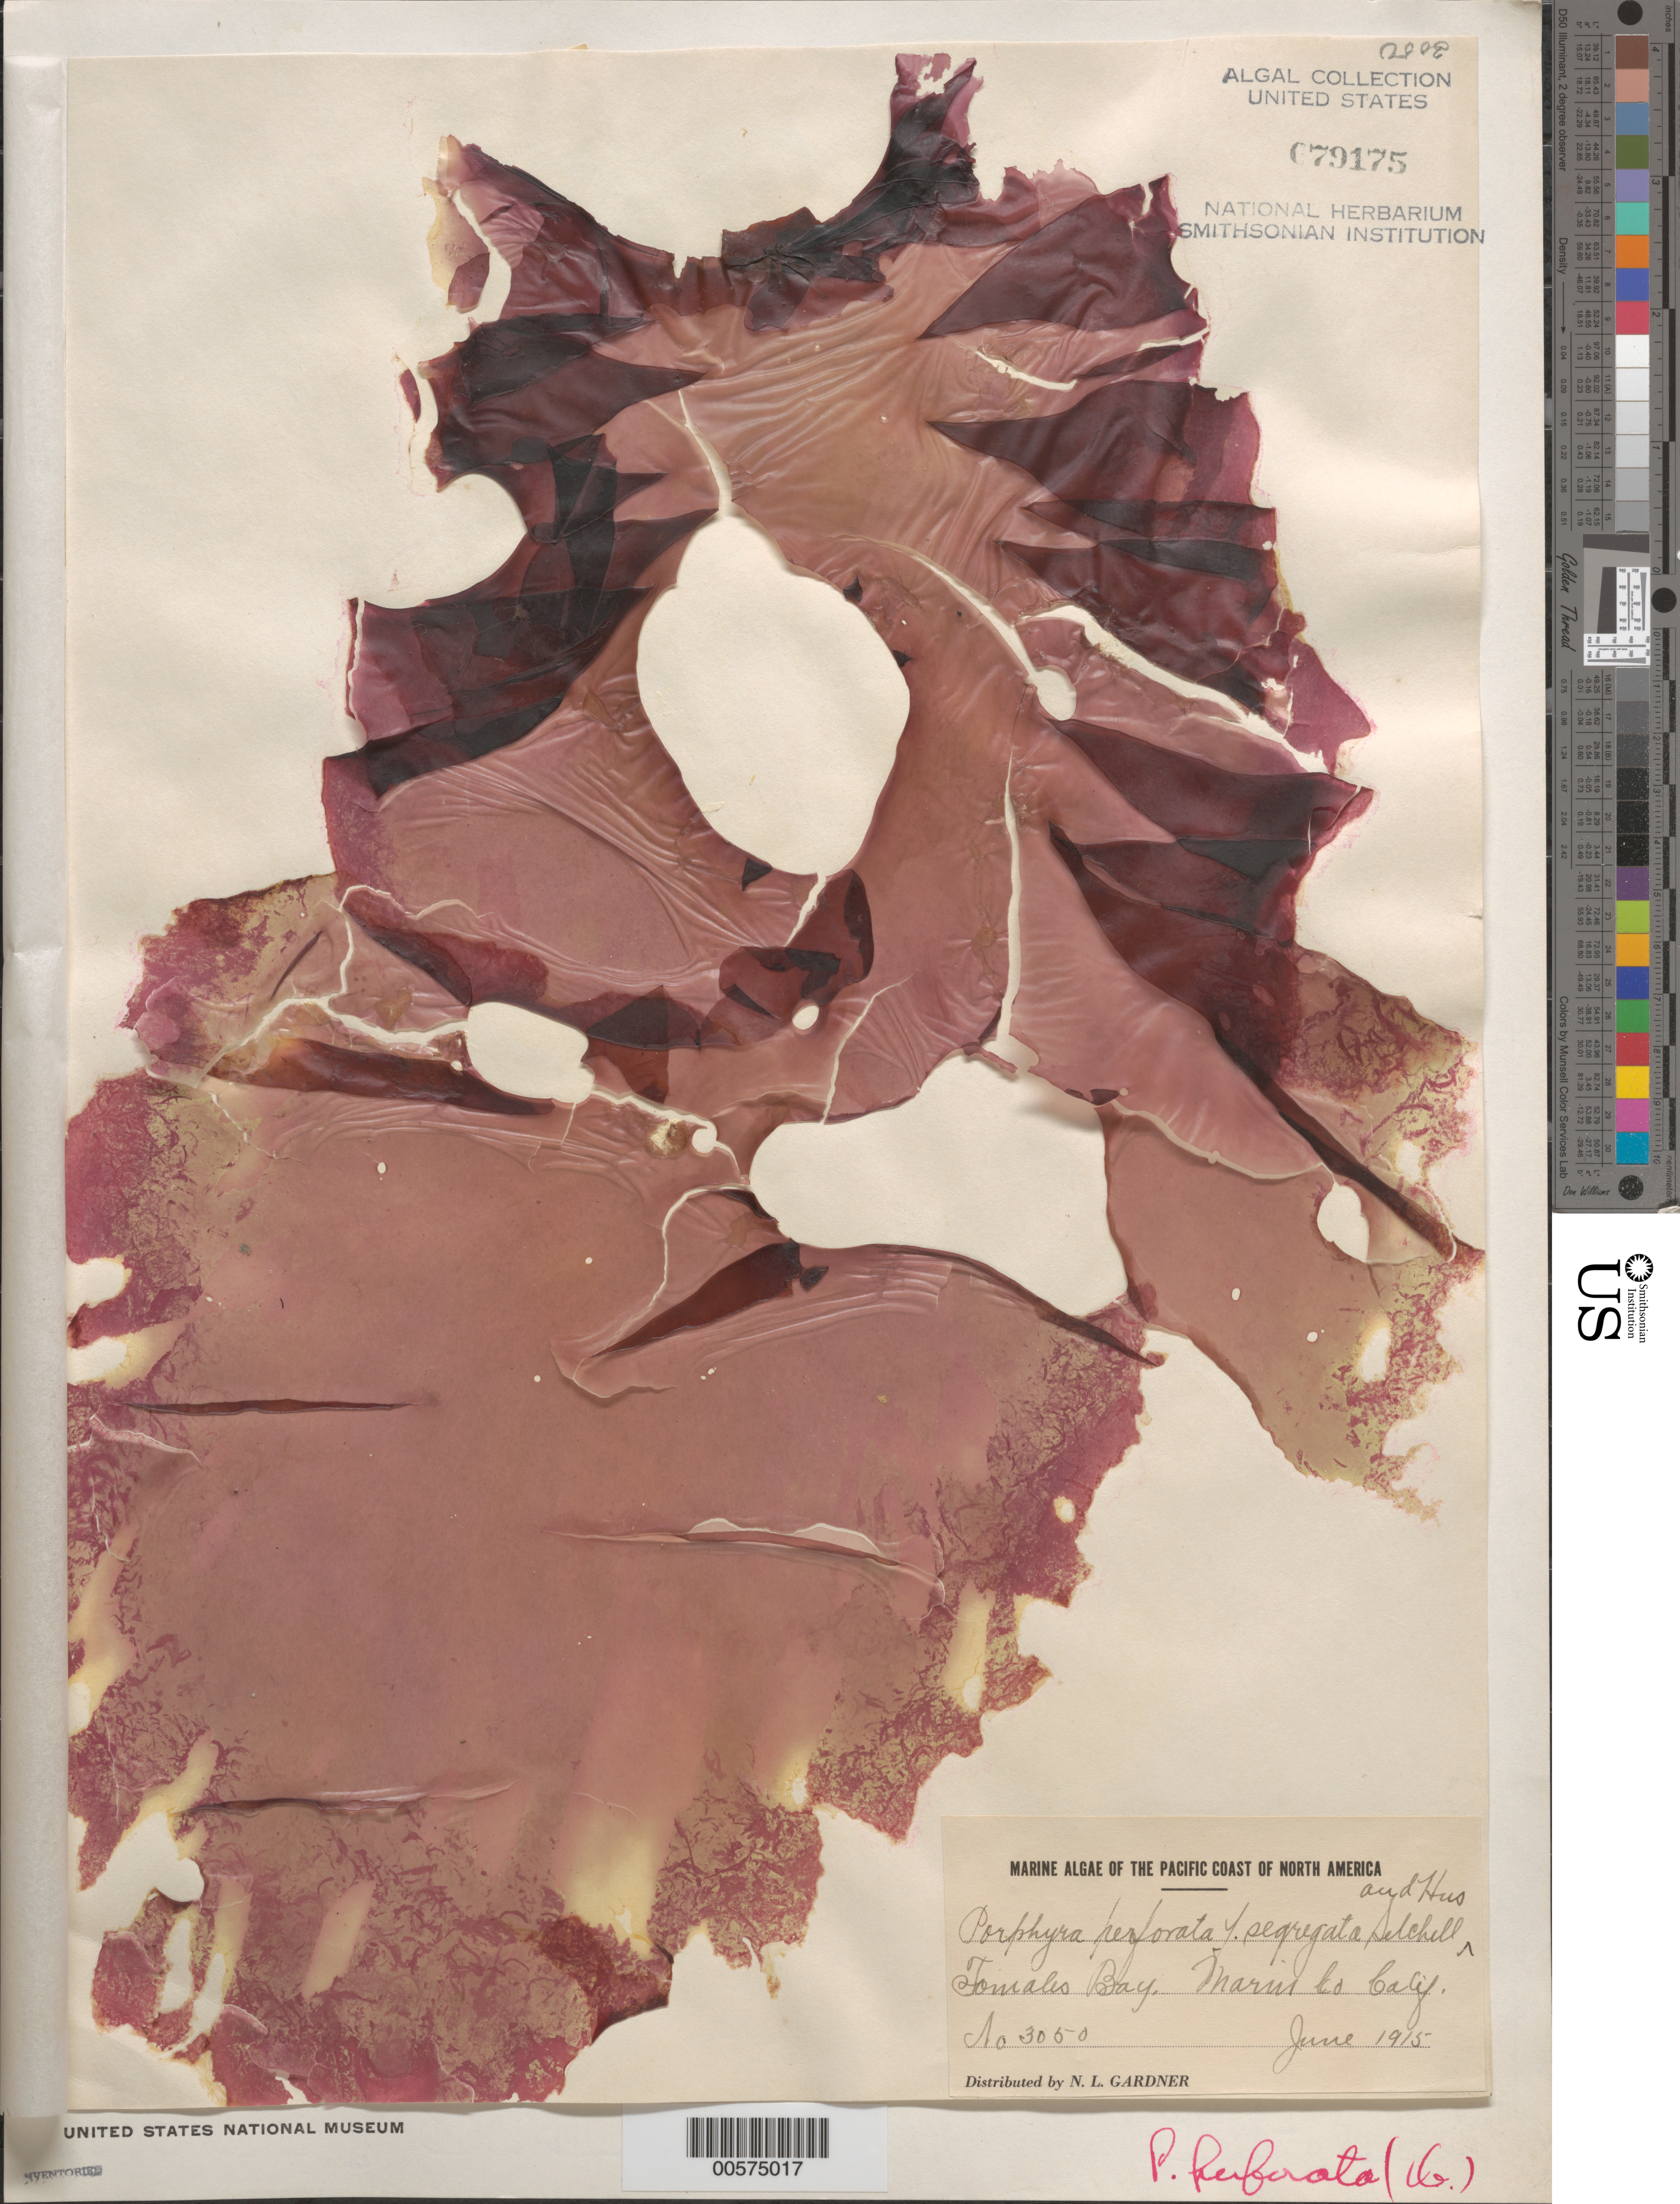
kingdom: Plantae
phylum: Rhodophyta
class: Bangiophyceae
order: Bangiales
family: Bangiaceae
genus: Pyropia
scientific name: Pyropia perforata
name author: (J. Agardh) S.C. Lindstrom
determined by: Algae name updating Project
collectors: N. Gardner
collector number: NLG 3050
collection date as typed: Jun 1915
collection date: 1915-06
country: United States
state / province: California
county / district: Marin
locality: Tomales Bay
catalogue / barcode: US 79175